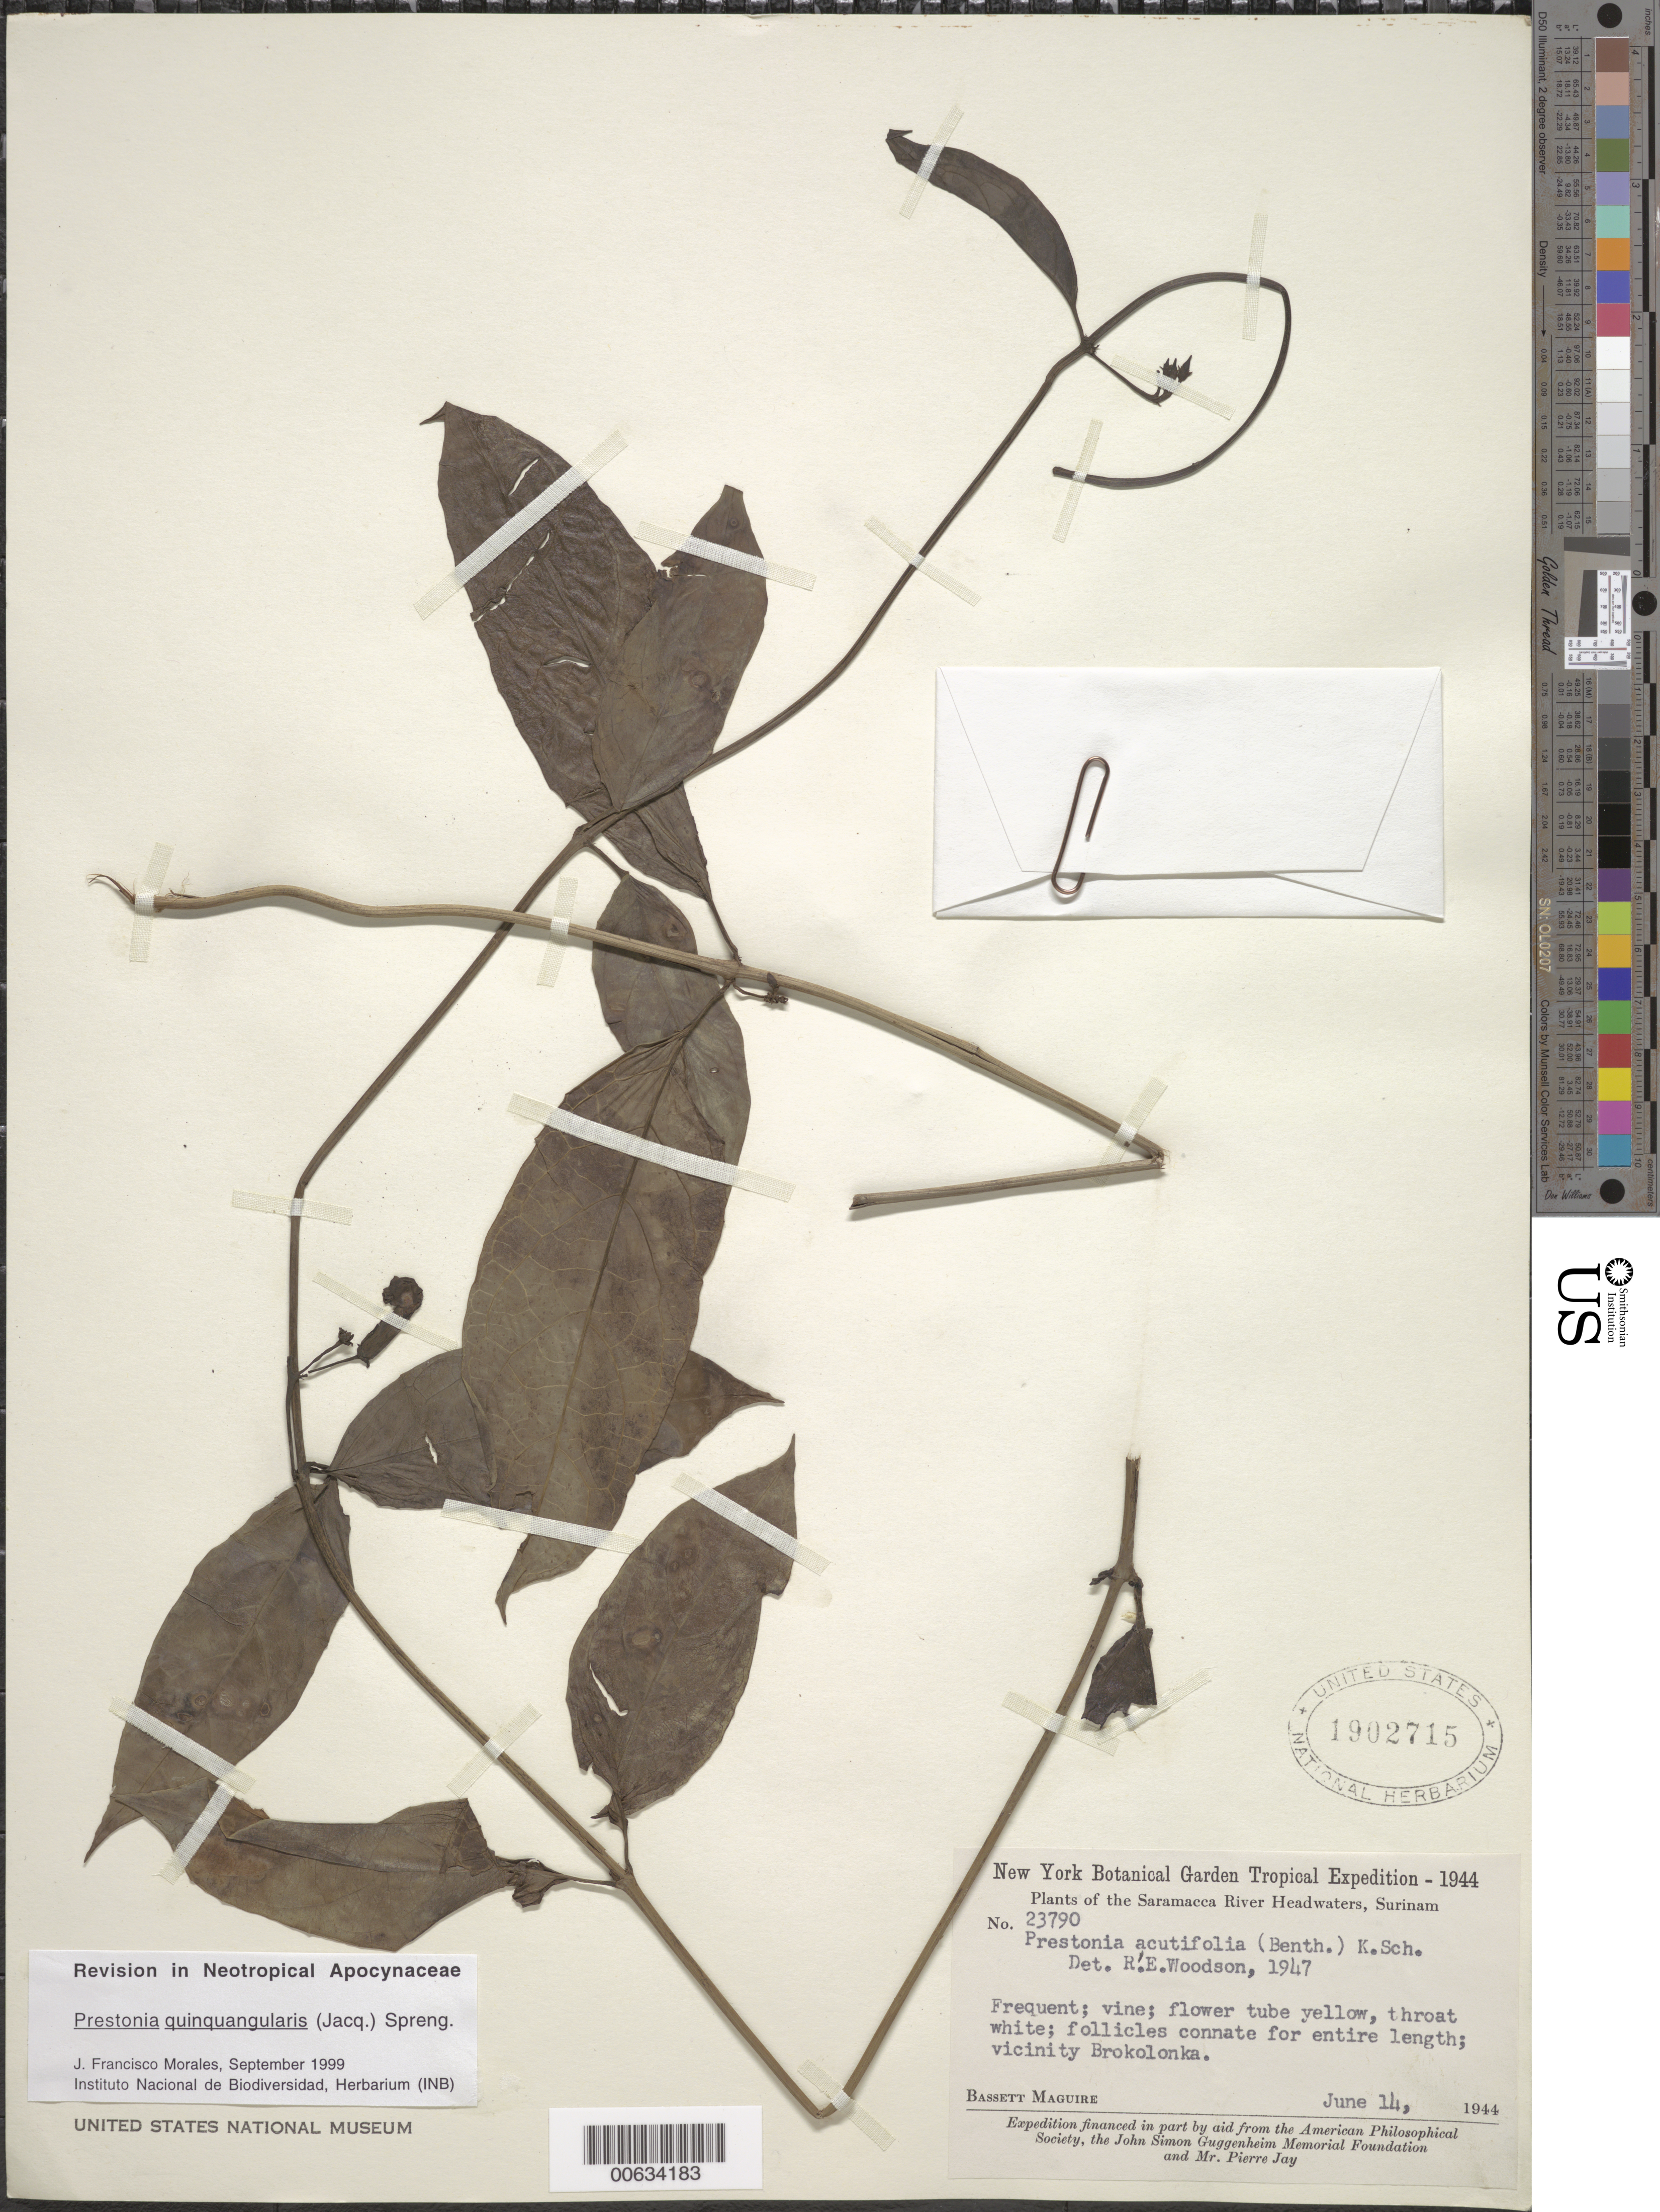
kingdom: Plantae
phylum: Tracheophyta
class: Magnoliopsida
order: Gentianales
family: Apocynaceae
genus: Prestonia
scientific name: Prestonia quinquangularis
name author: (Jacq.) Spreng.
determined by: Morales, J. F.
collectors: B. Maguire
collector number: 23790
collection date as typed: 14-Jun-44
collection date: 1944-06-14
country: Suriname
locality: Saramacca River, Brokolonka vic.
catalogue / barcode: US 1902715